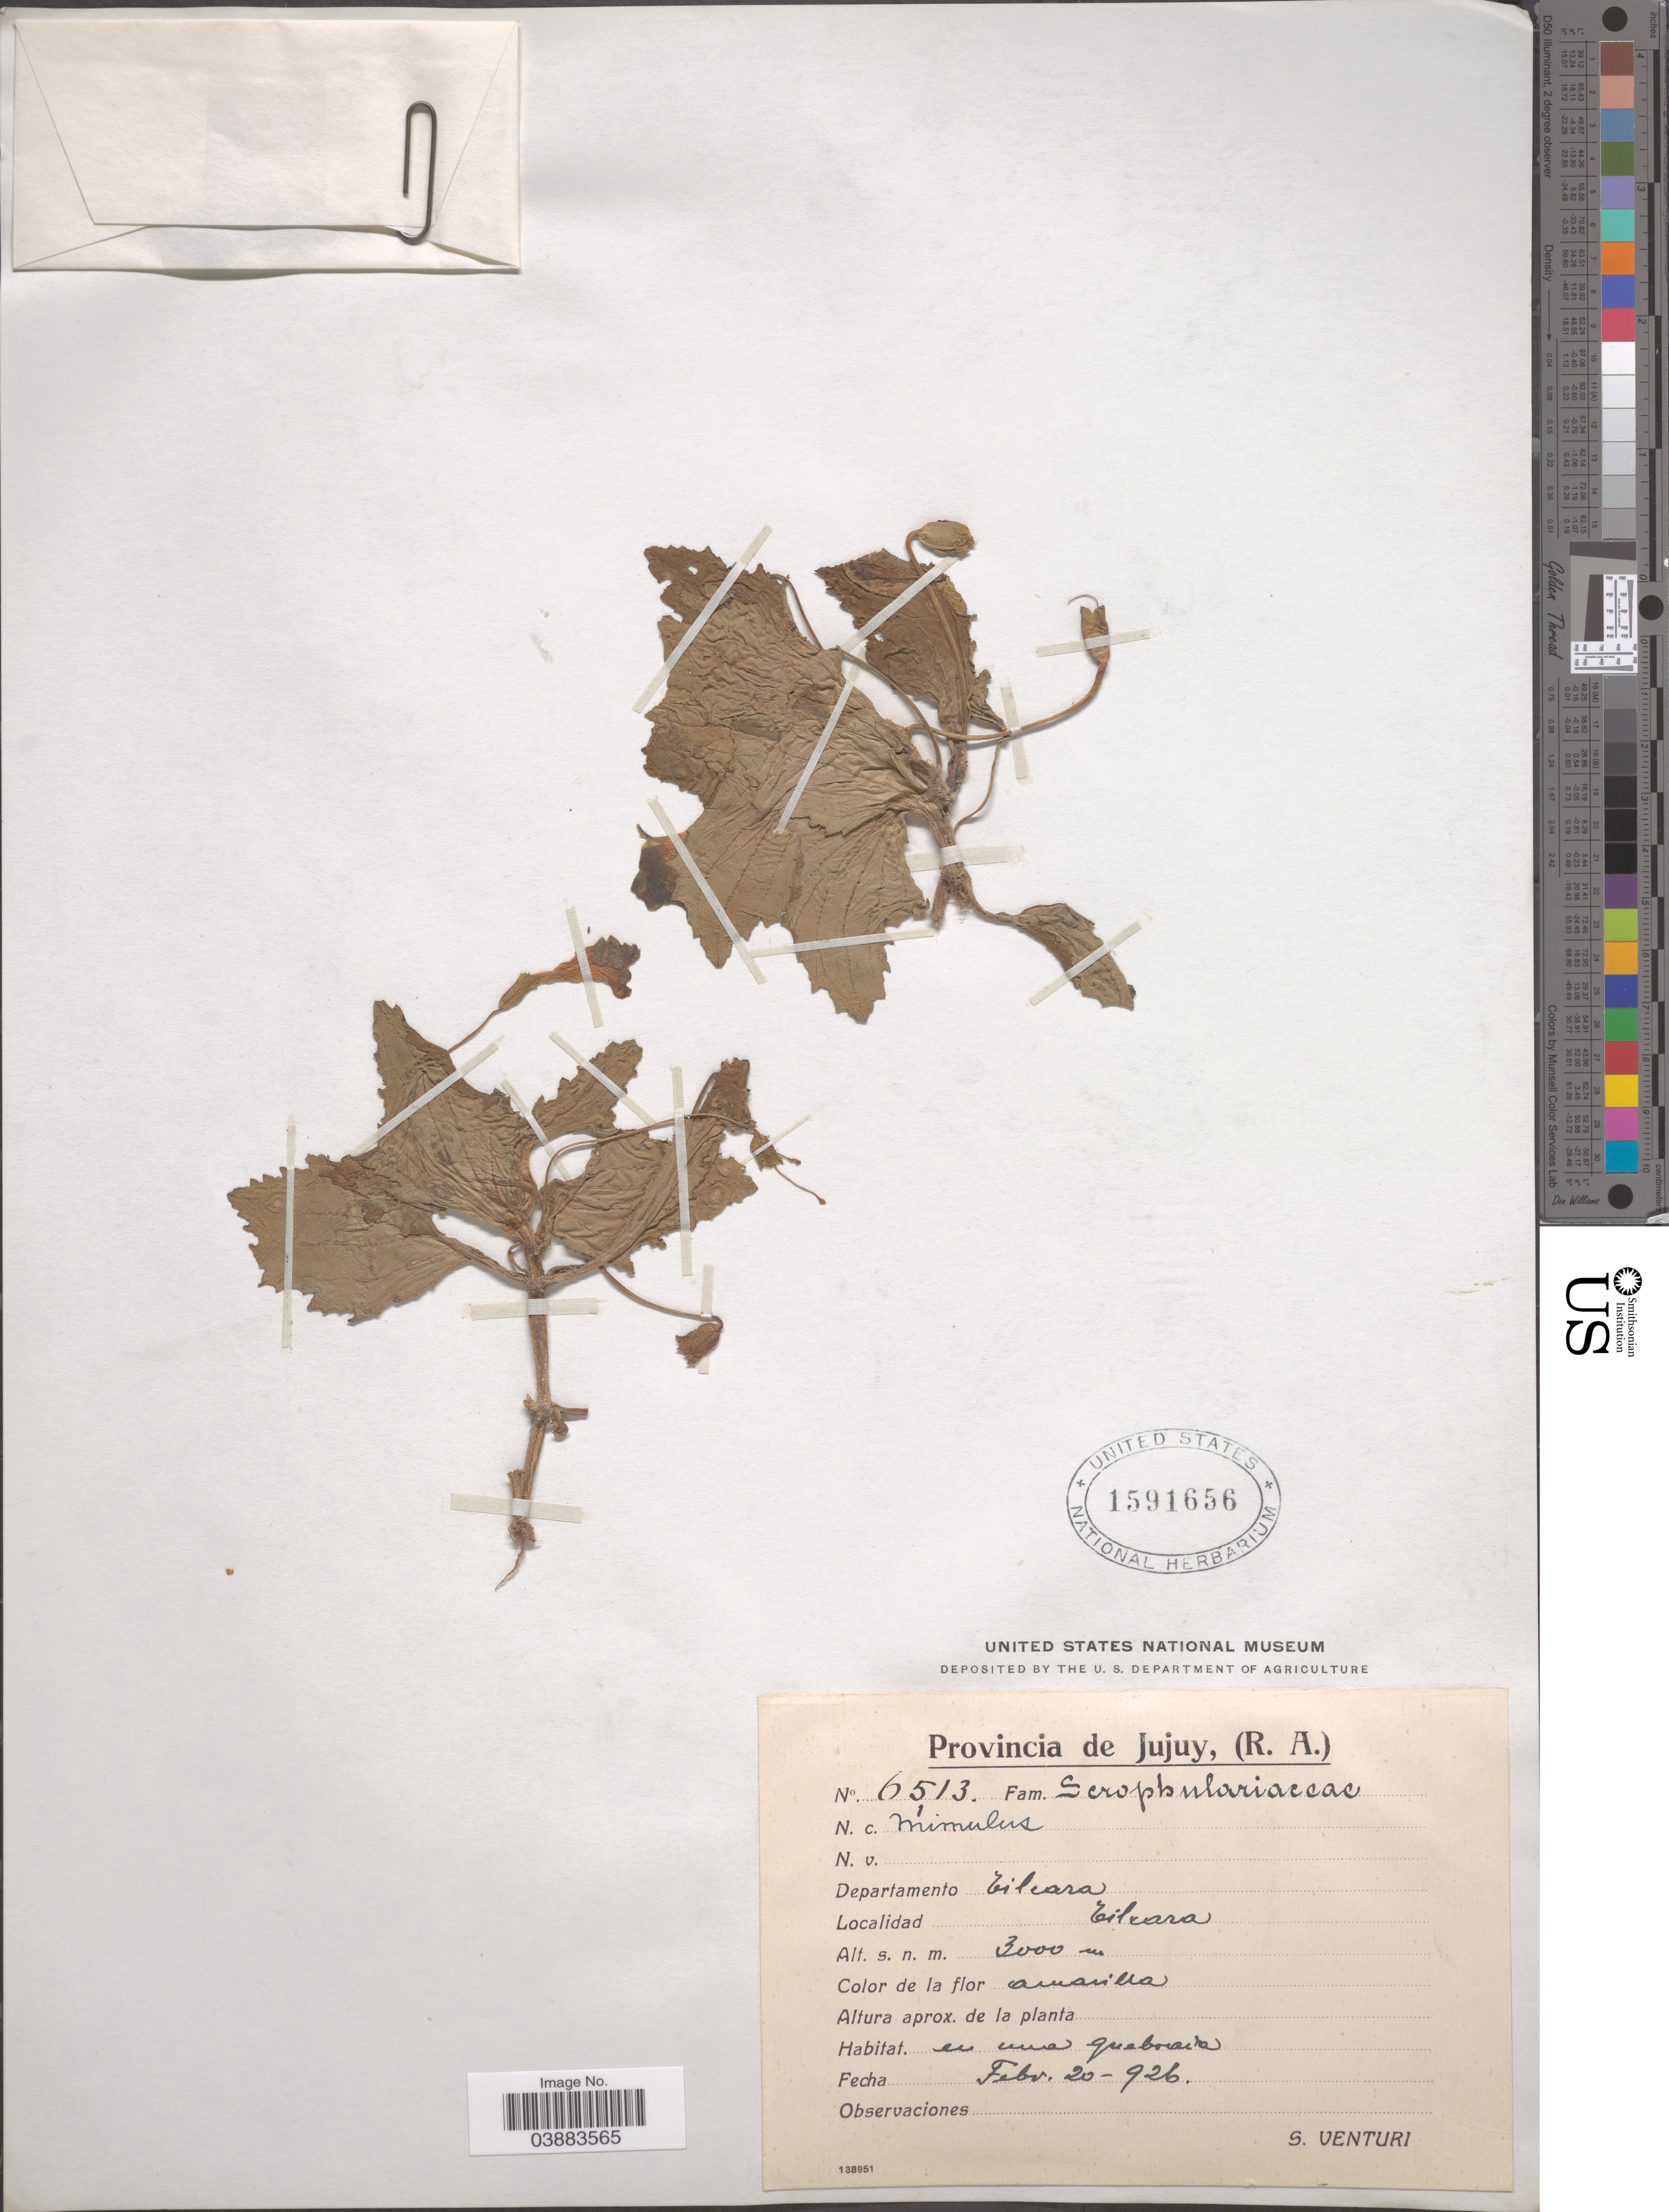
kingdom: Plantae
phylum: Tracheophyta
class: Magnoliopsida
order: Lamiales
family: Phrymaceae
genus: Mimulus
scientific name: Mimulus sp.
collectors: S. Venturi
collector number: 6513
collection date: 1926-02-20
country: Argentina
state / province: Jujuy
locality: Departamento Tilcara. Tilcara.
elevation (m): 3000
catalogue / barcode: US 1591656